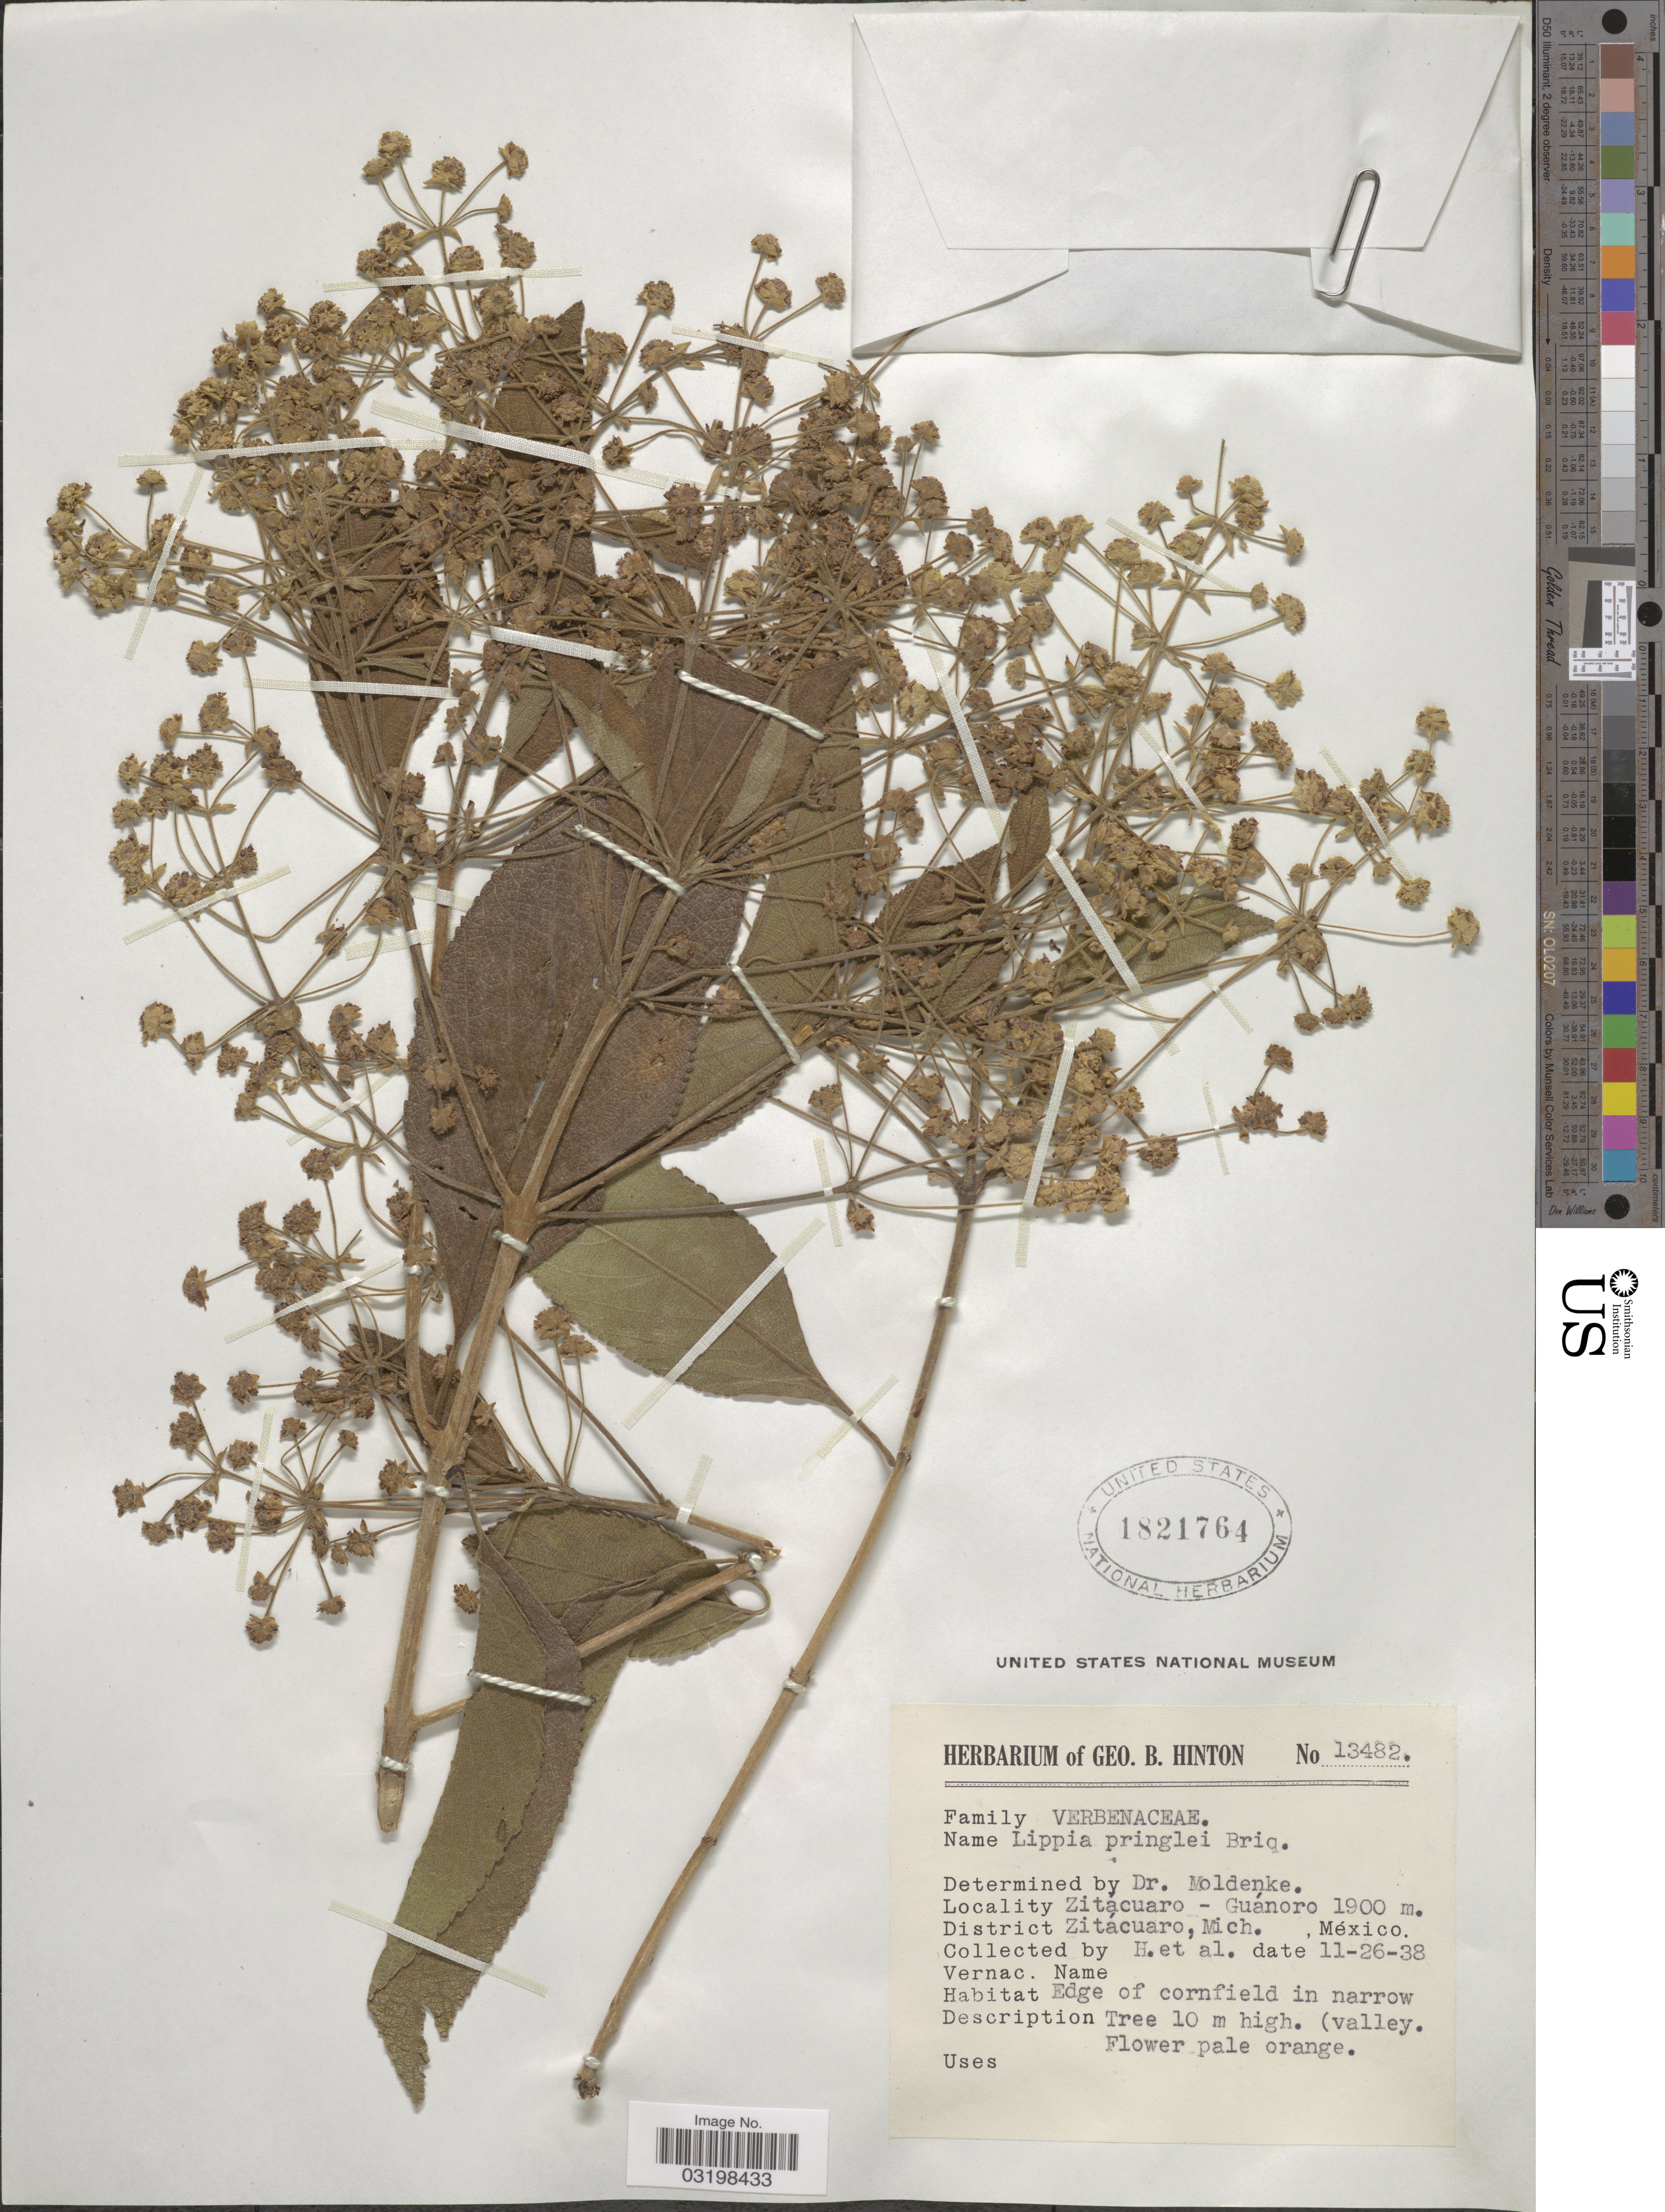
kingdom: Plantae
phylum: Tracheophyta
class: Magnoliopsida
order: Lamiales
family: Verbenaceae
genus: Lippia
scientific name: Lippia umbellata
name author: Cav.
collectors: G. B. Hinton & et al.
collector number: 13482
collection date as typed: Transcribed d/m/y: 26/11/38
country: Mexico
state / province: Michoacán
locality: Zitacuaro - Guánoro. District Zitacuaro.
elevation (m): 1900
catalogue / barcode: US 1821764